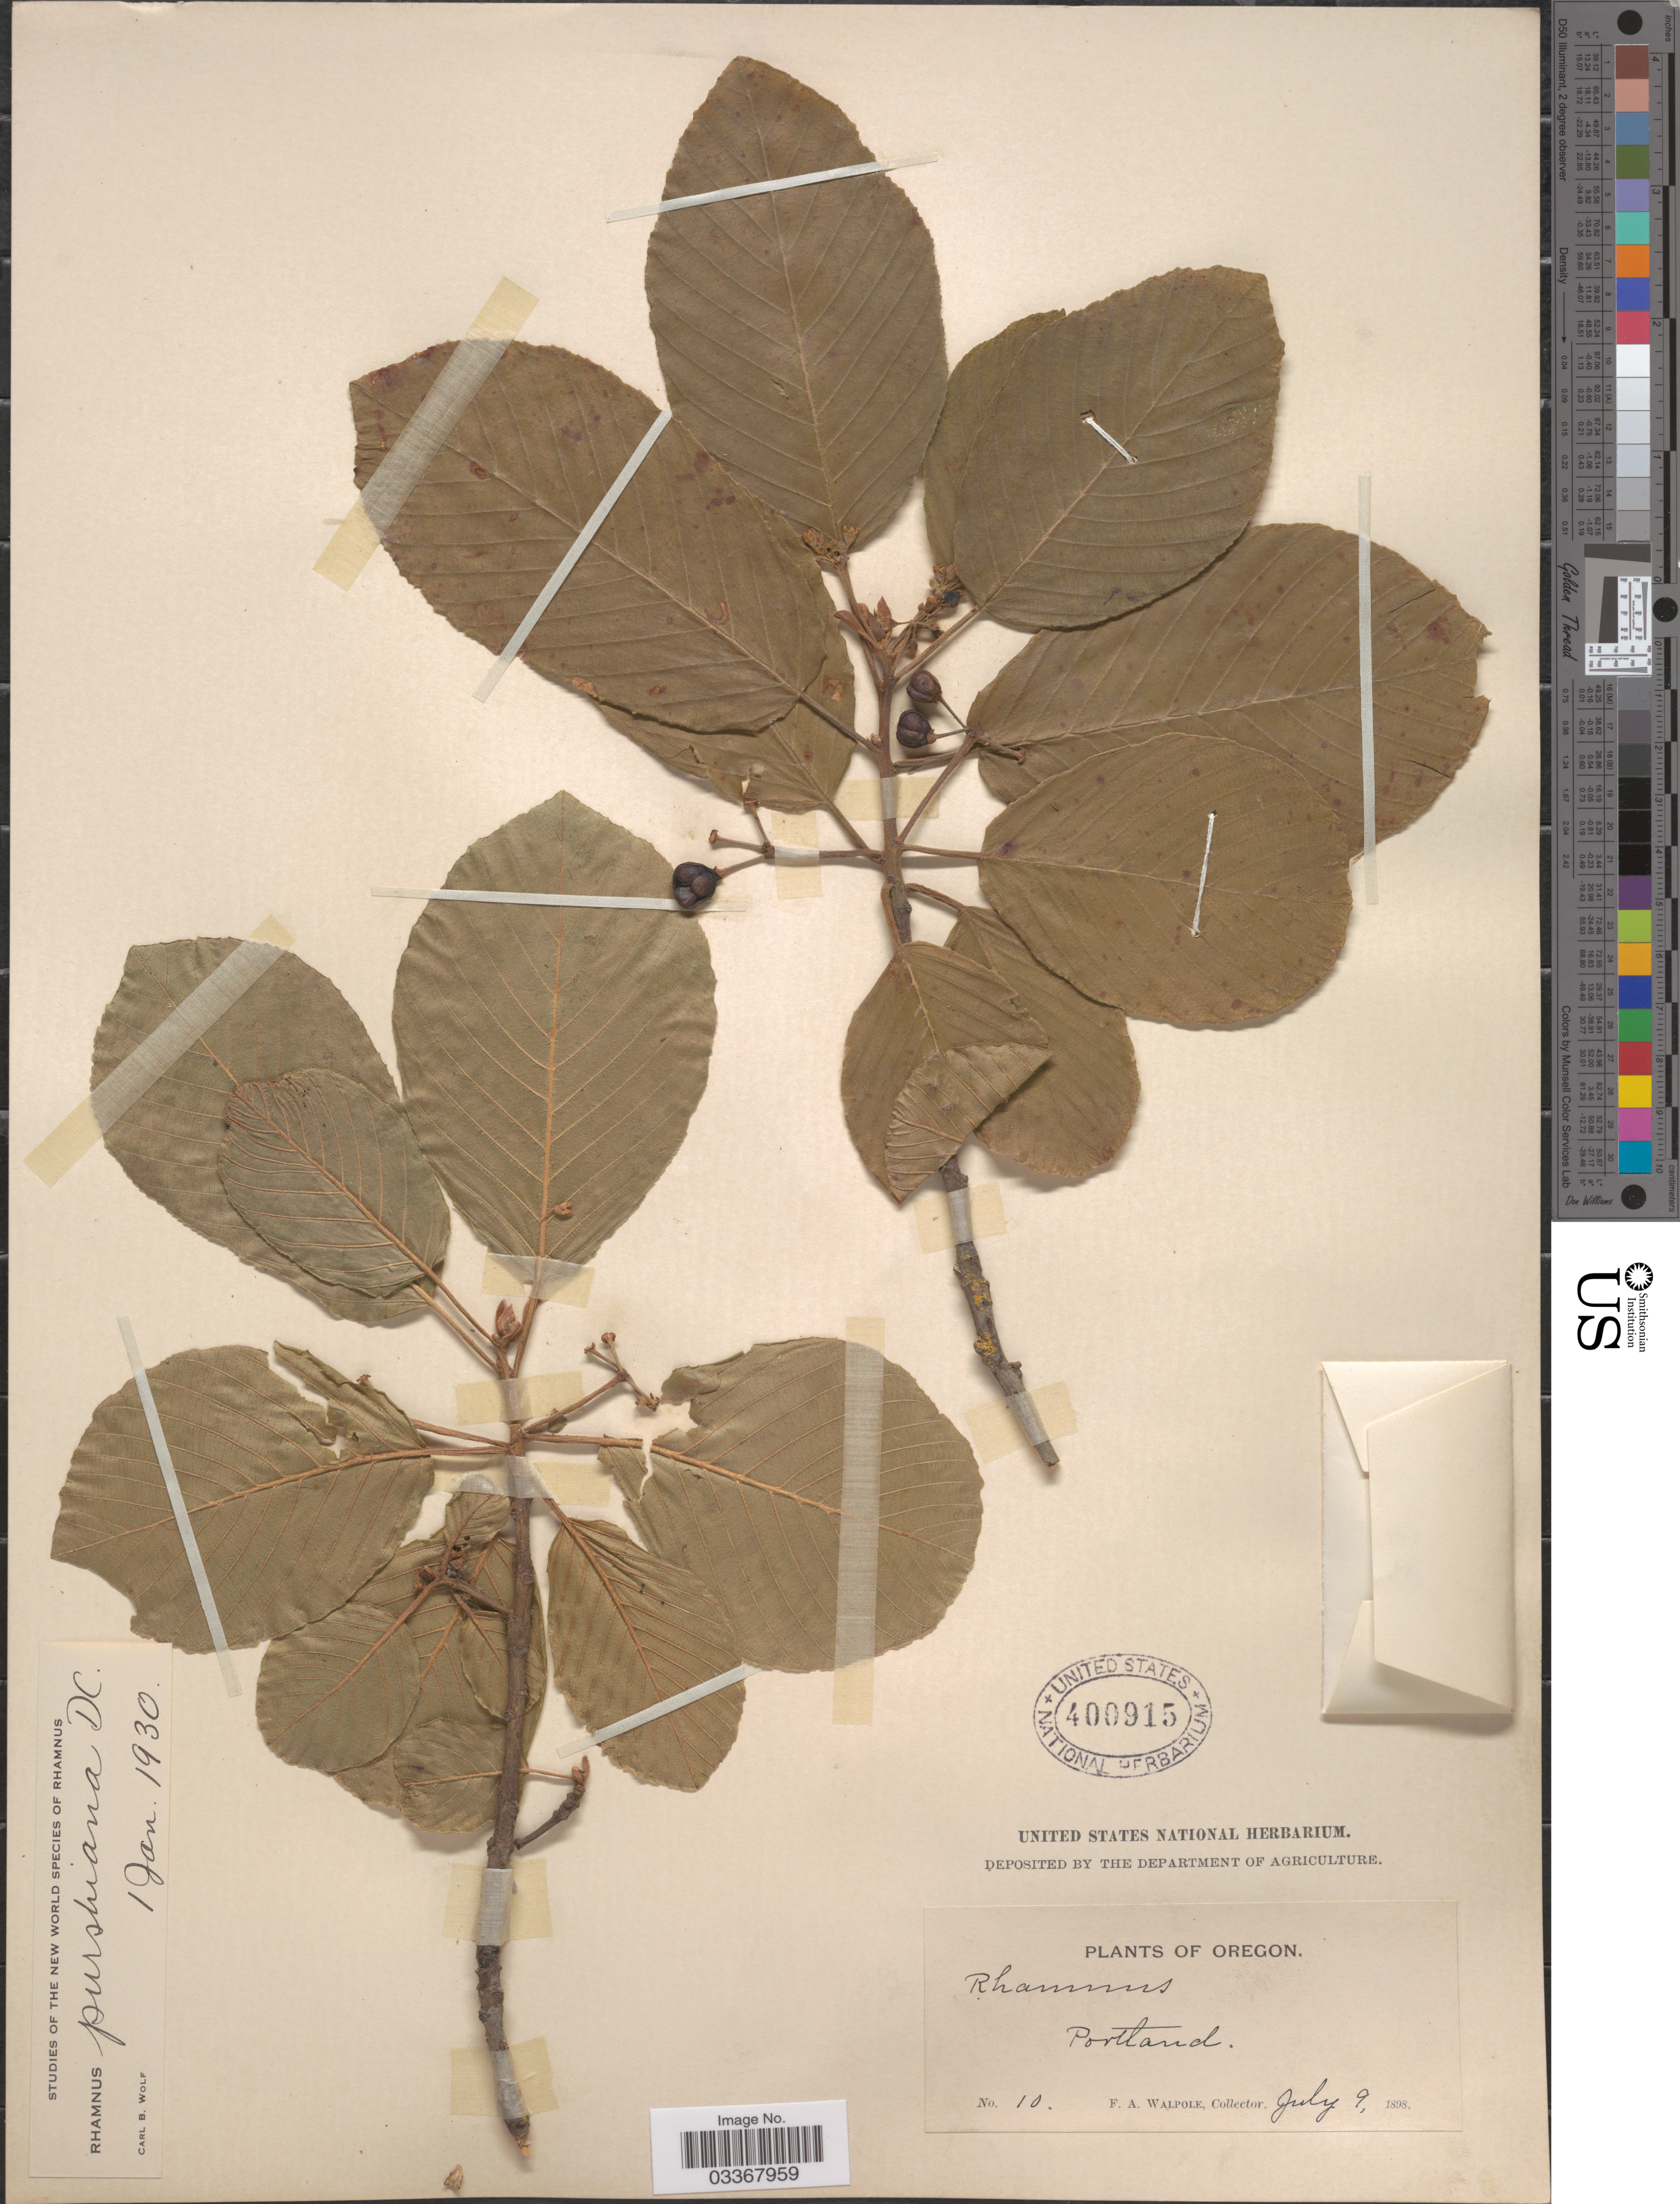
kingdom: Plantae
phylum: Tracheophyta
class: Magnoliopsida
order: Rosales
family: Rhamnaceae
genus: Frangula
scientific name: Frangula purshiana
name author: (DC.) A. Gray ex J.G. Cooper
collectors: F. Walpole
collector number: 10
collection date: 1898-07-09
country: United States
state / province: Oregon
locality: Portland.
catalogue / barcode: US 400915